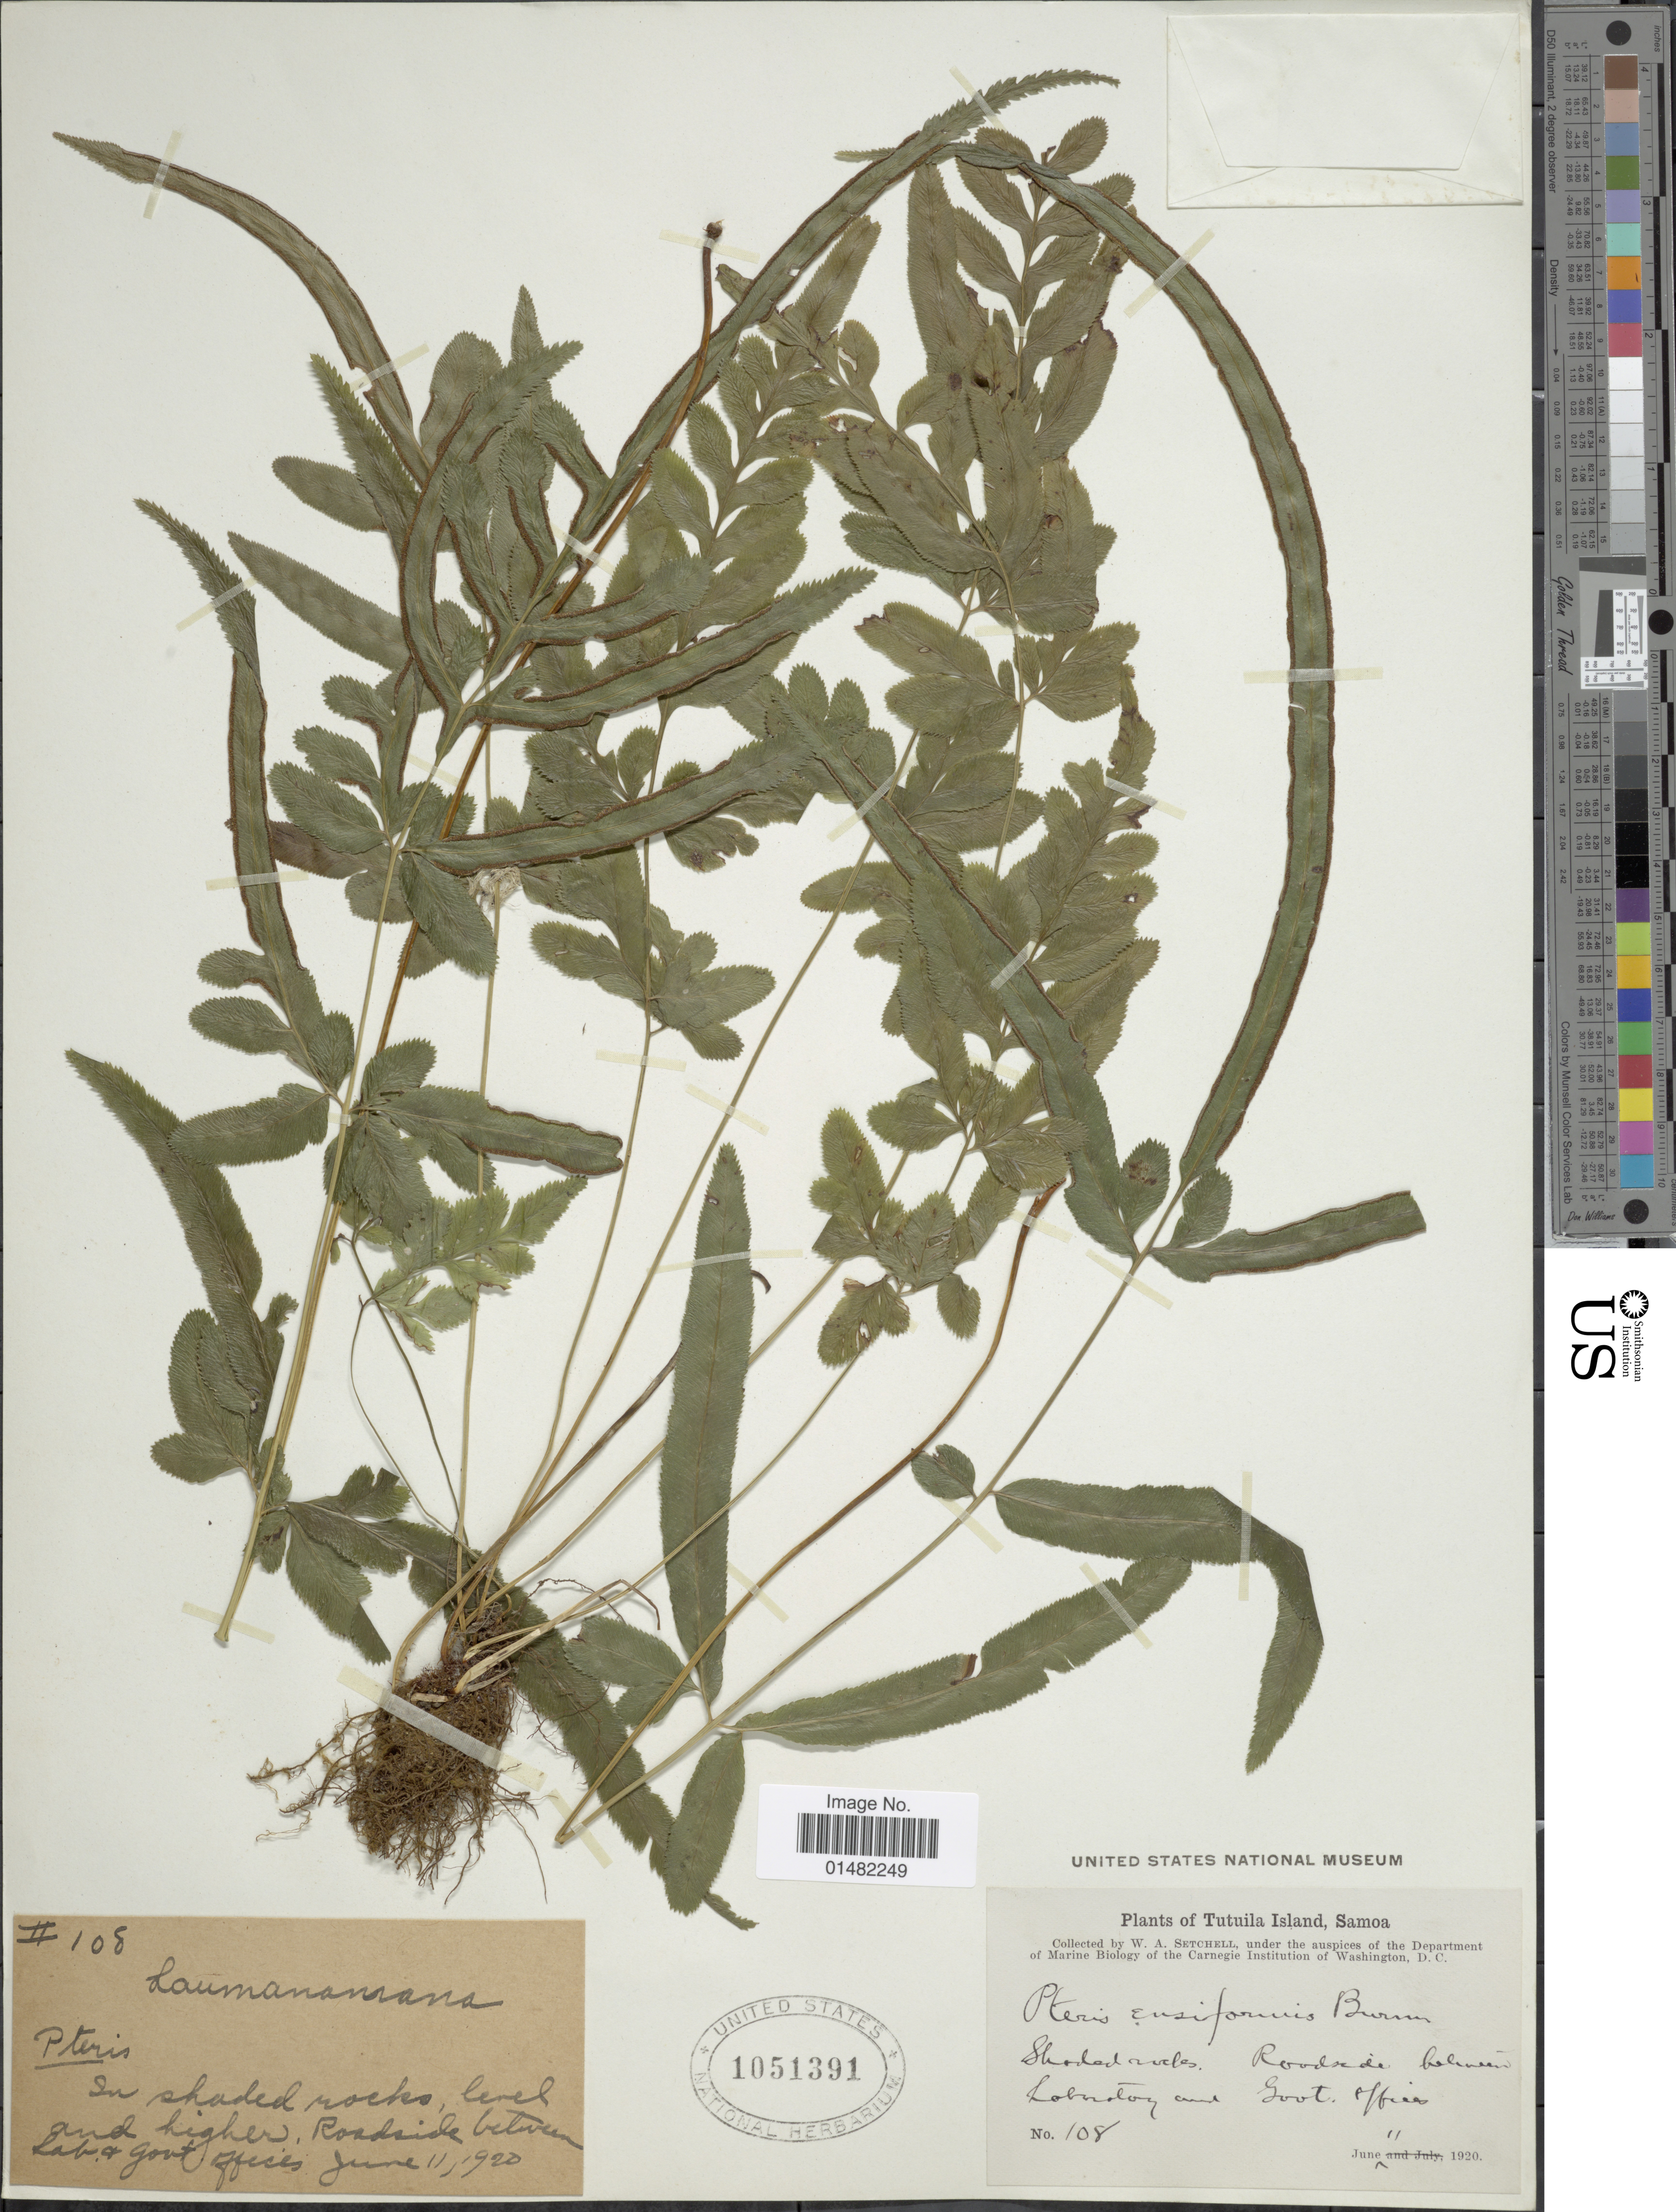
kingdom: Plantae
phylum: Tracheophyta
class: Polypodiopsida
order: Polypodiales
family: Pteridaceae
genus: Pteris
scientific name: Pteris ensiformis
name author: Burm. f.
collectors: W. Setchell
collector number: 108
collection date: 1920-06-11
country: American Samoa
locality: Tutuila Island, Roadside between Loludoy and Goot offies [interpreted]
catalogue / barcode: US 1051391